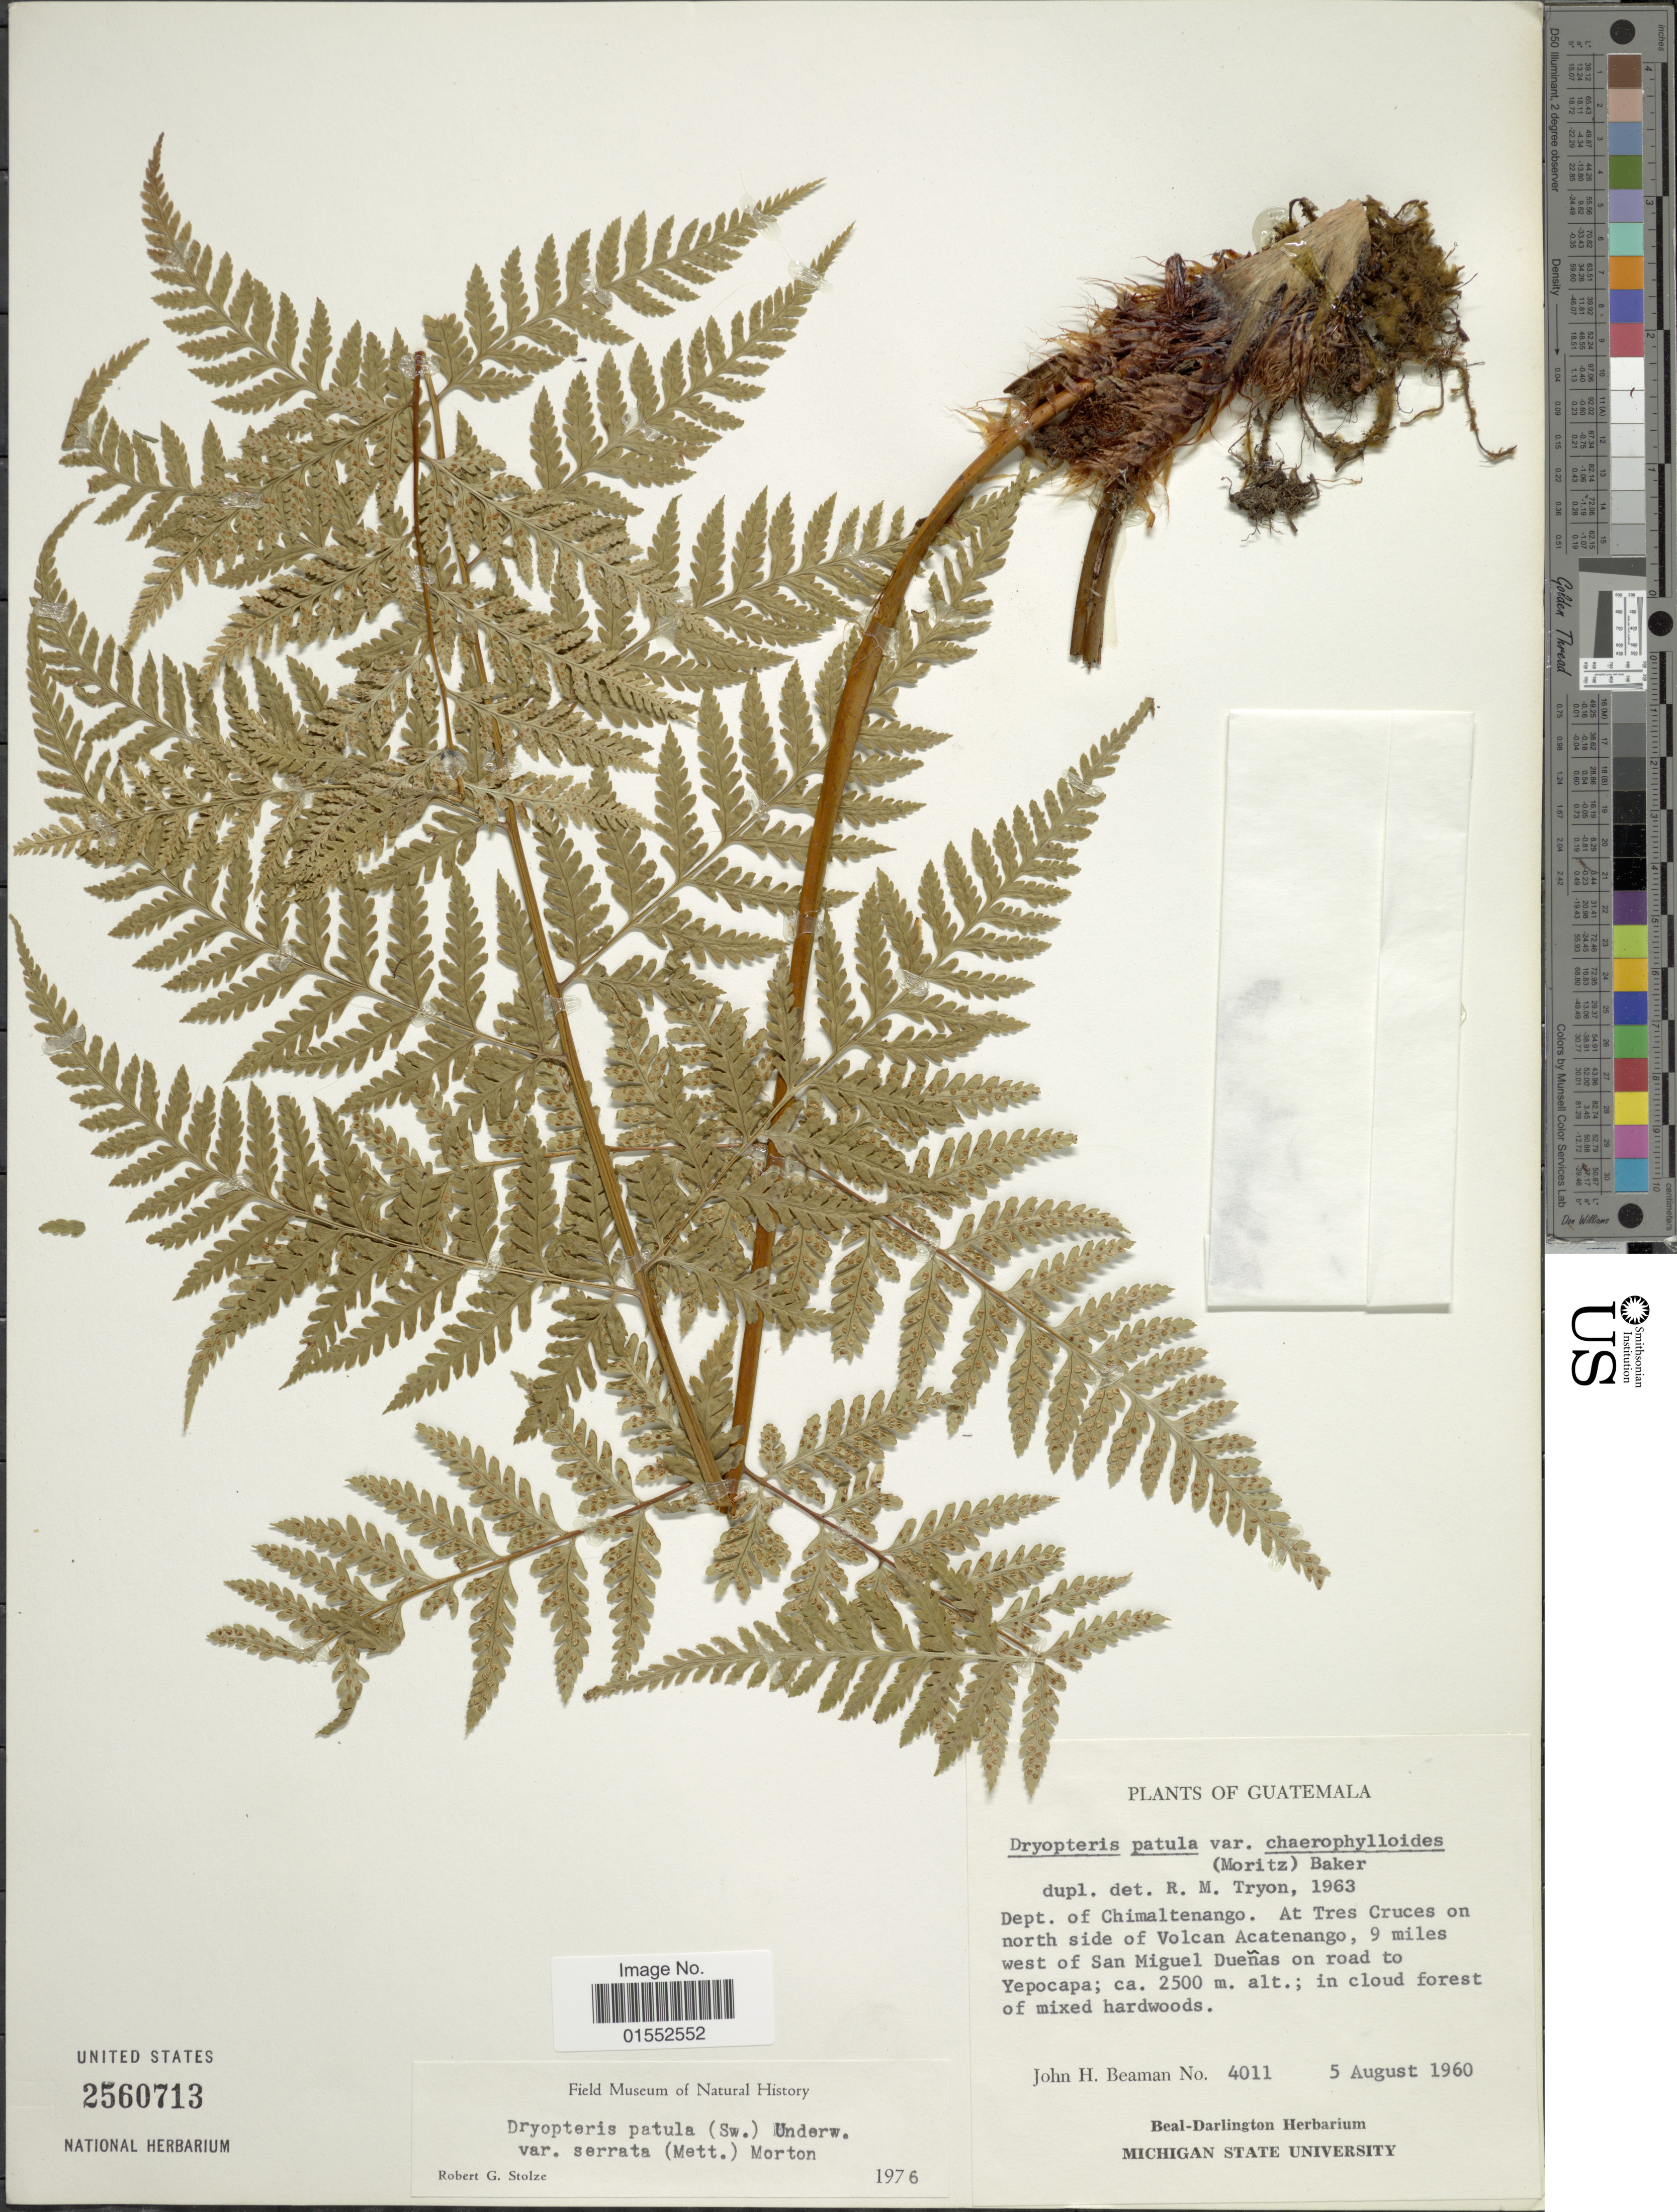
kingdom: Plantae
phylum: Tracheophyta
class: Polypodiopsida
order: Polypodiales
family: Dryopteridaceae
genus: Dryopteris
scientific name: Dryopteris patula var. serrata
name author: (Mett.) C.V. Morton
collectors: J. H. Beaman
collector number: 4011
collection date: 1960-08-05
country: Guatemala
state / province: Chimaltenango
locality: Guatemala. Dept. of Chimatenango. At Tres Cruces on north side of Volcan Acatenango, 9 miles west of San Miguel Duenas on road to yepocapa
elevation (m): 2500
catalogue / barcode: US 2560713